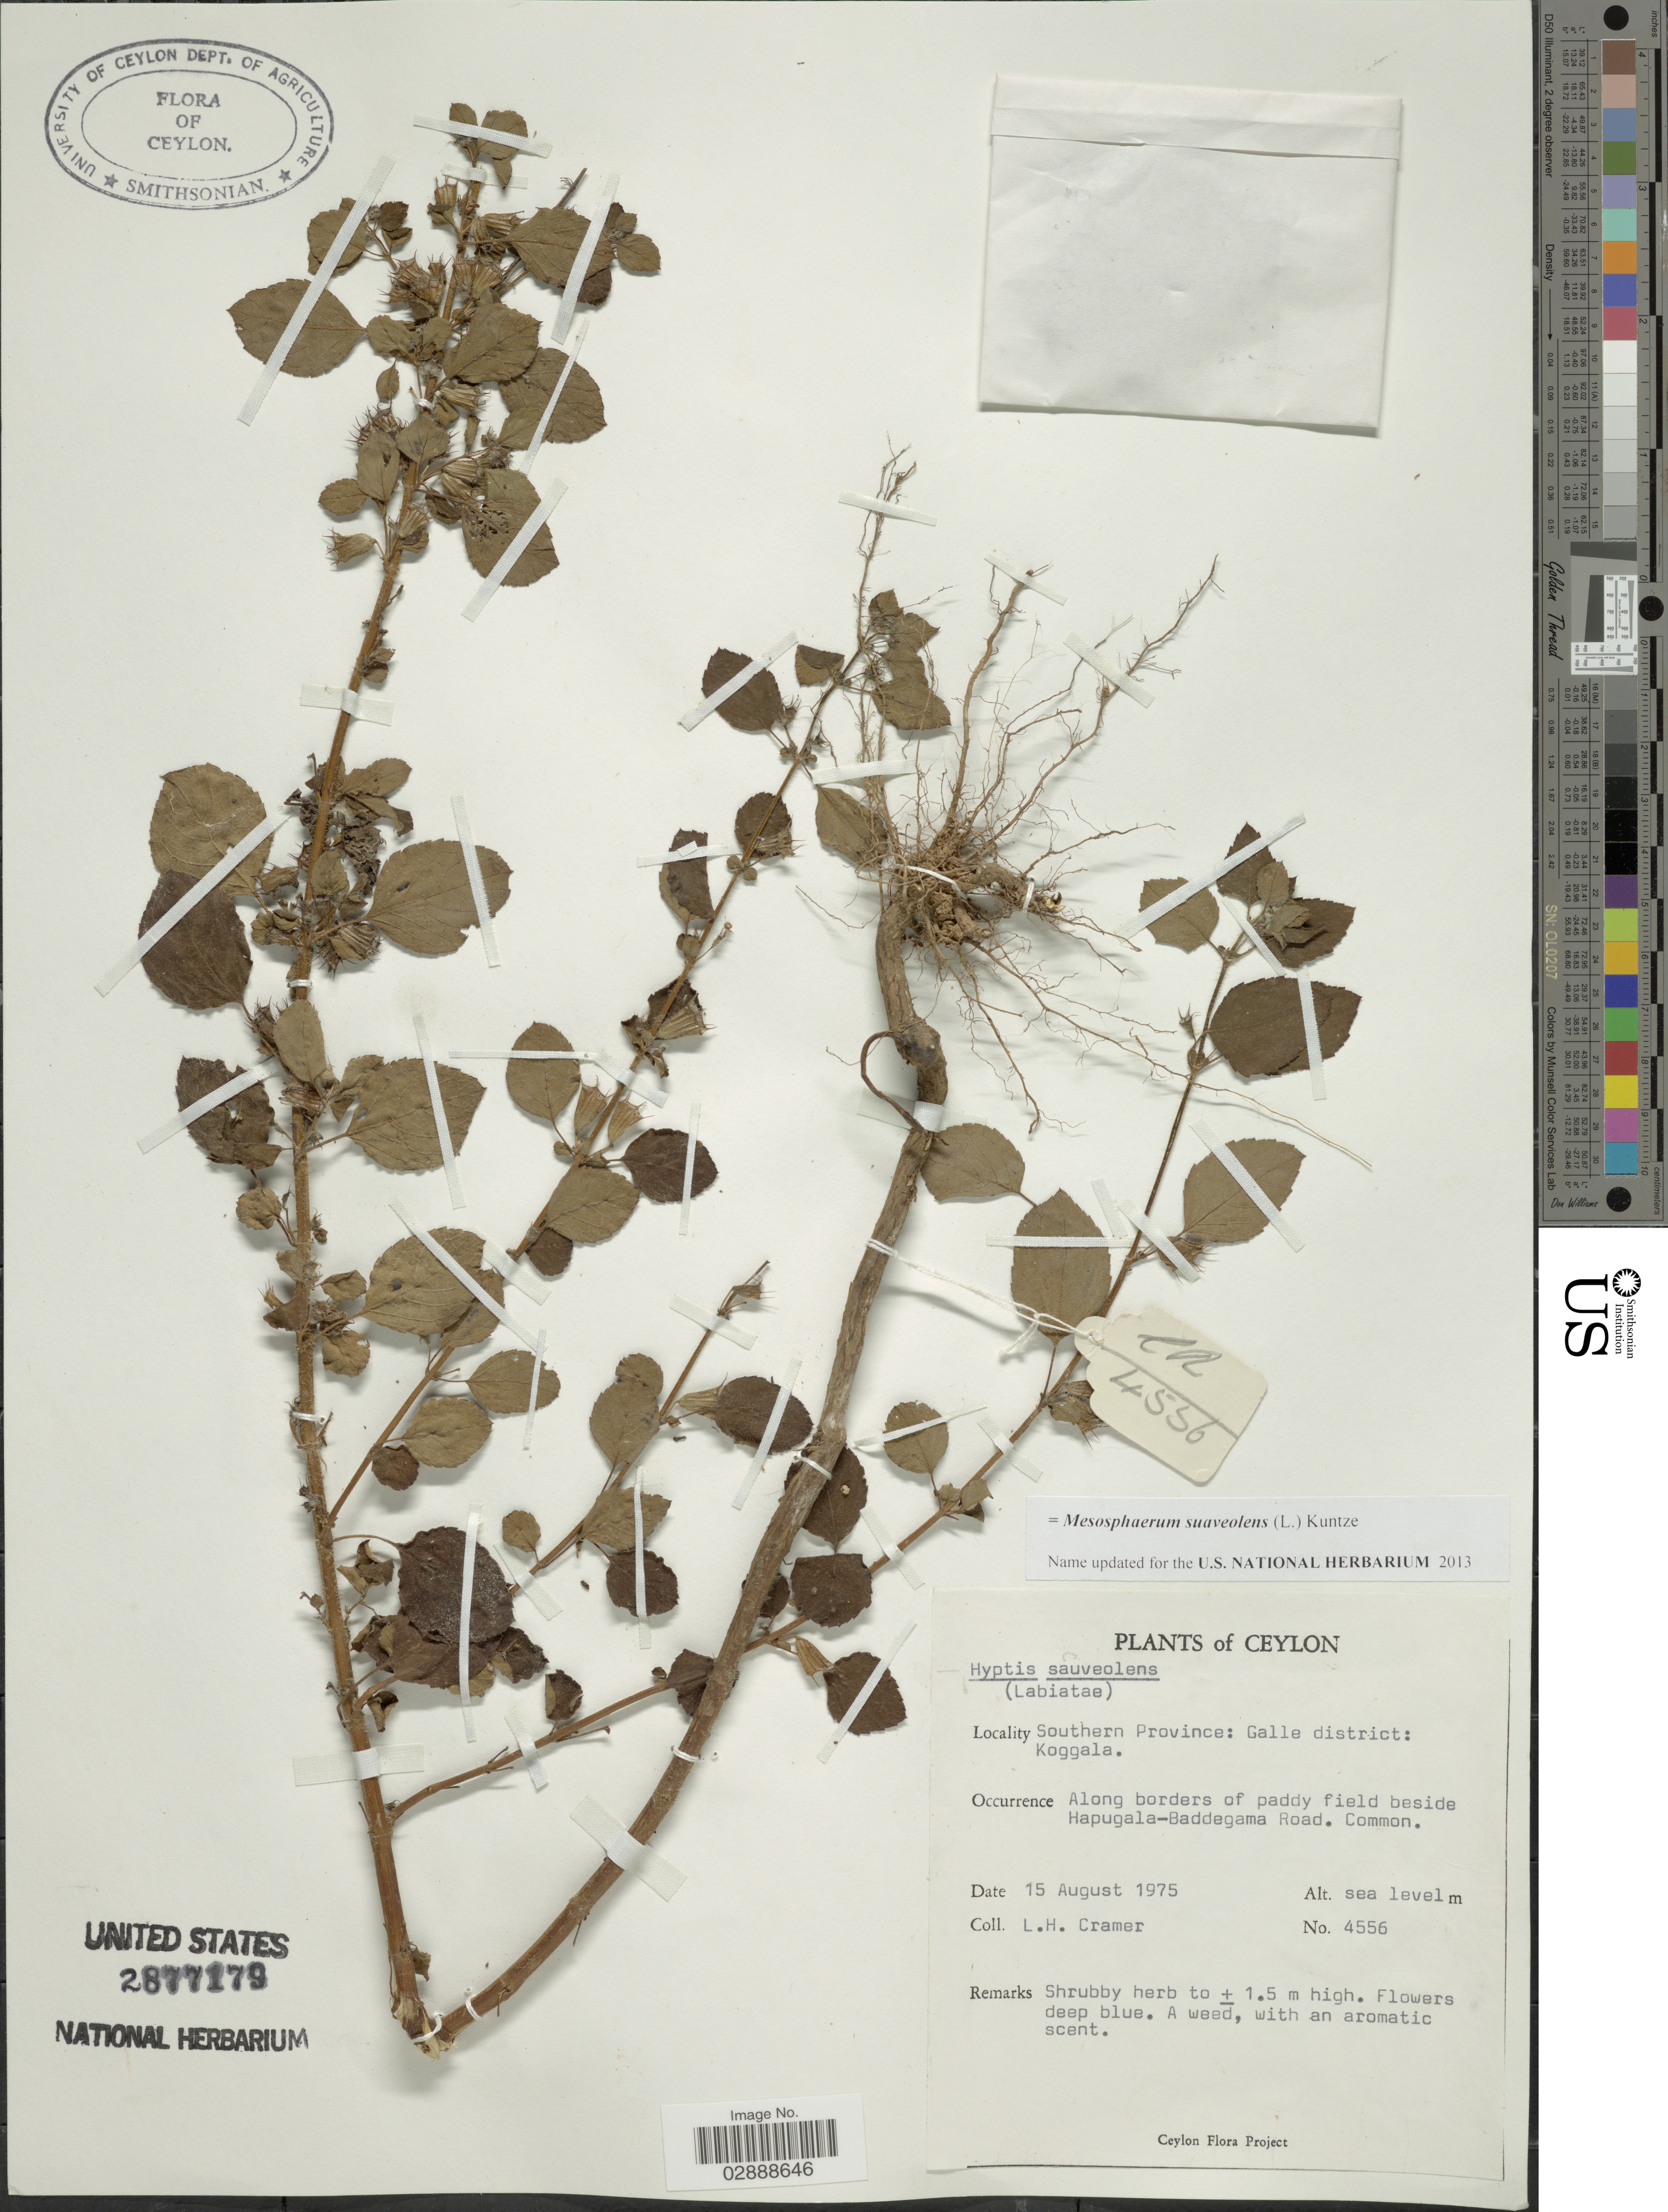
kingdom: Plantae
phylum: Tracheophyta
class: Magnoliopsida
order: Lamiales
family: Lamiaceae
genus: Mesosphaerum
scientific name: Mesosphaerum suaveolens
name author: (L.) Kuntze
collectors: L. H. Cramer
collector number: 4556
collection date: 1975-08-15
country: Sri Lanka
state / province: Southern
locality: Ceylon, Galle District: Koggala, Along borders of paddy field beside Hapugala-Baddegama Road.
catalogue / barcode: US 2877179